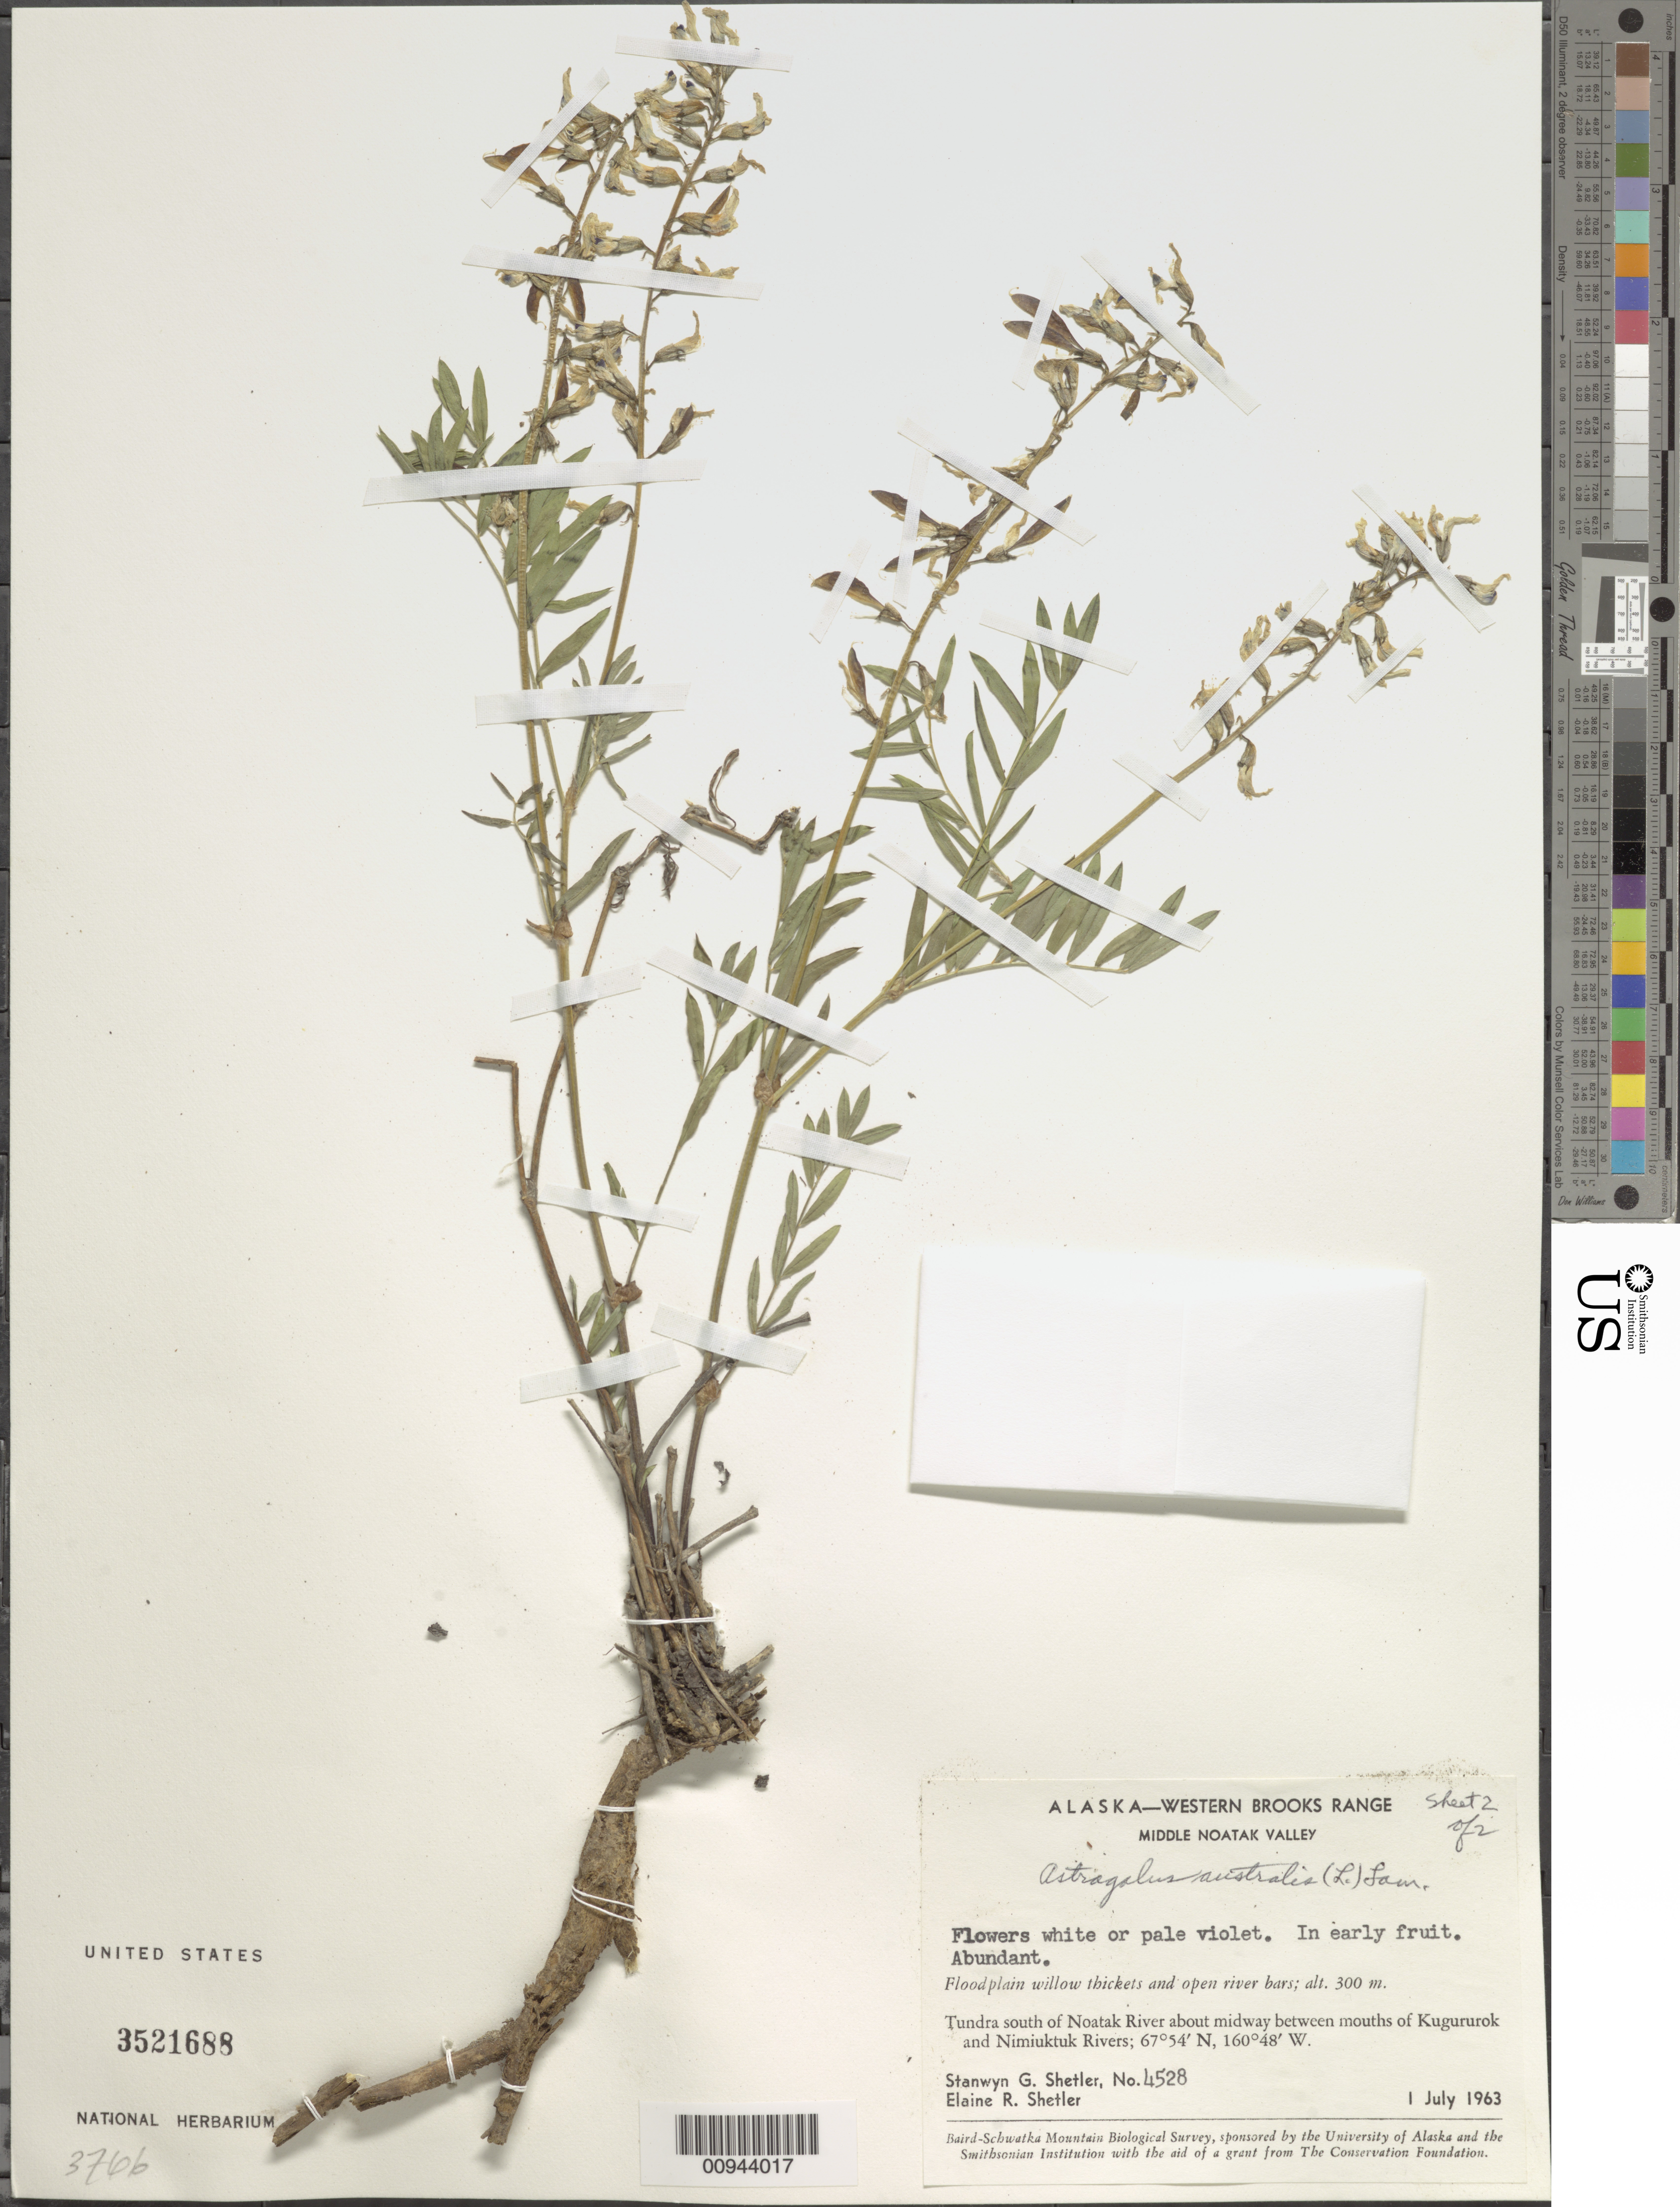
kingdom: Plantae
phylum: Tracheophyta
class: Magnoliopsida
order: Fabales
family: Fabaceae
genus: Astragalus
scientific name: Astragalus australis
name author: (L.) Lam.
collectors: S. Shetler & E. R. Shetler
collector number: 4528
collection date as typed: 01 Jul 1963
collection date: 1963-07-01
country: United States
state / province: Alaska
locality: S of Noatak River about midway between mouths of Kugururok and Nimiuktuk Rivers. Western Brooks Range, Middle Noatak Valley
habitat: Tundra. Floodplain willow thickets and open river bars.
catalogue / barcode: US 3521688